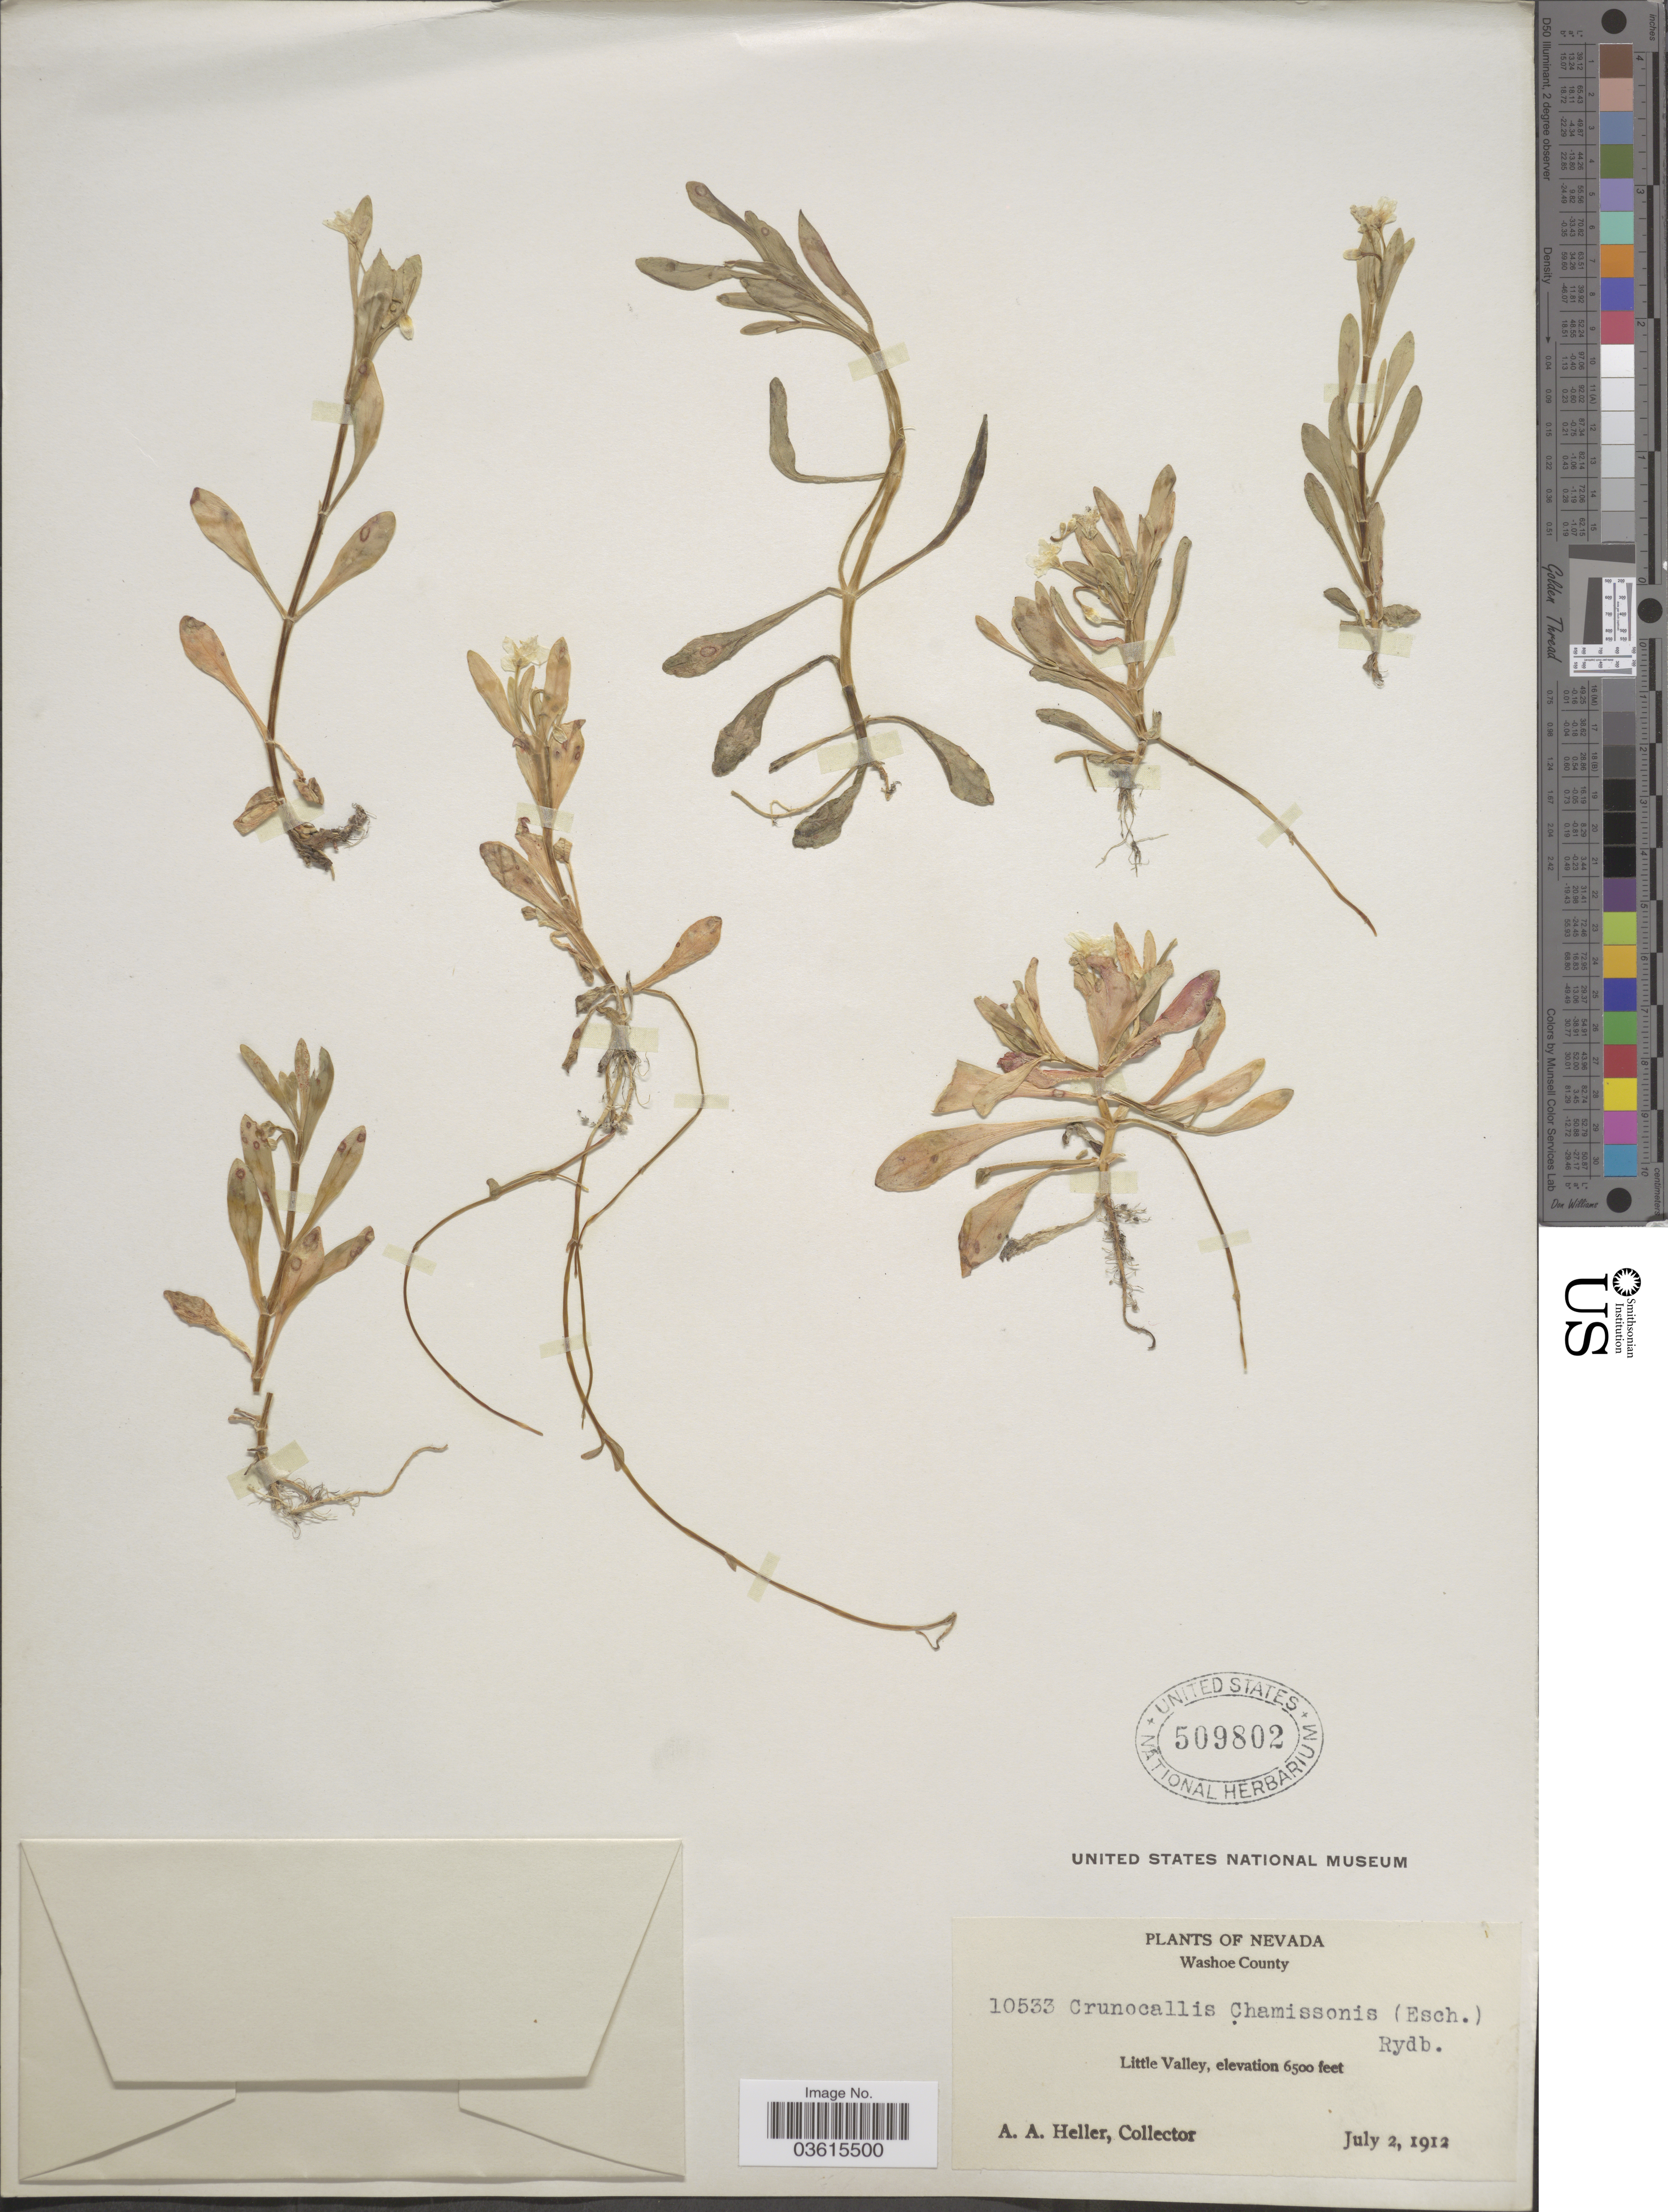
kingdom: Plantae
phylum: Tracheophyta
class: Magnoliopsida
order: Caryophyllales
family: Montiaceae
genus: Montia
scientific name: Montia chamissoi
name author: (Ledeb. ex Spreng.) Greene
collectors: A. A. Heller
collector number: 10533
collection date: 1912-07-02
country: United States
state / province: Nevada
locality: Washoe County. Little Valley.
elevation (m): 1981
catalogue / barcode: US 509802